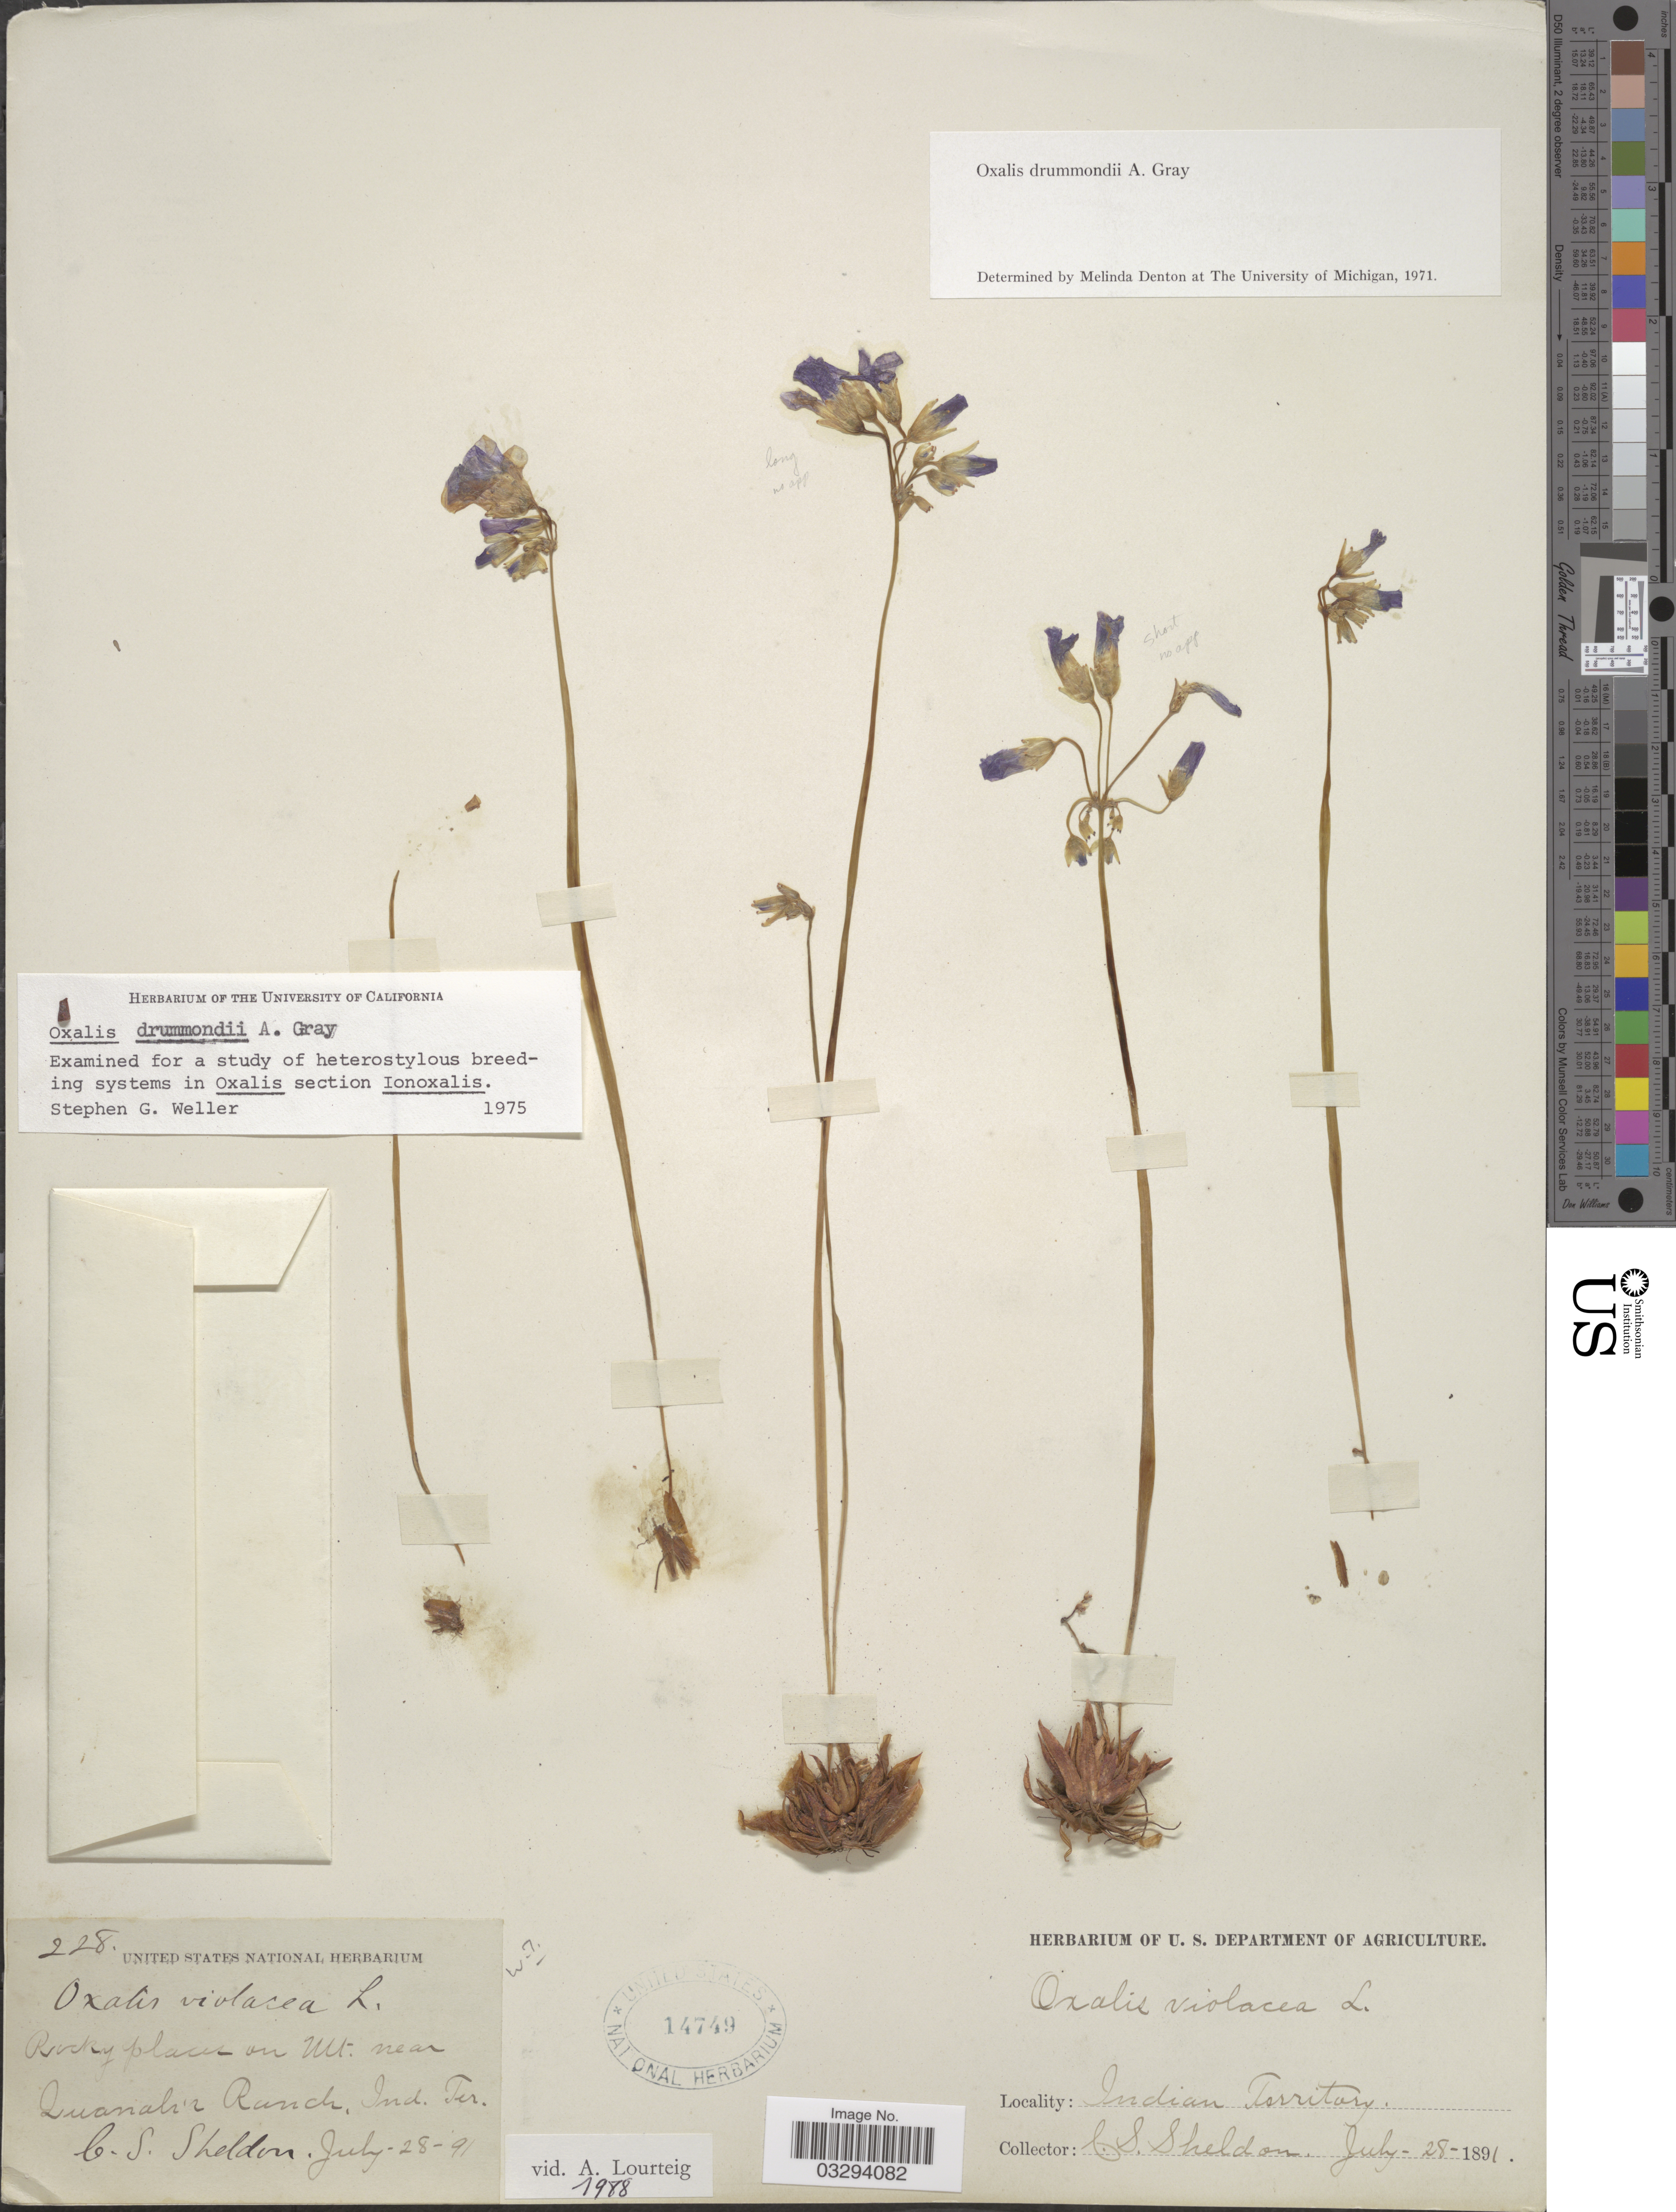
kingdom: Plantae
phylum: Tracheophyta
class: Magnoliopsida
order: Oxalidales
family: Oxalidaceae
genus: Oxalis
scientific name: Oxalis violacea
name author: L.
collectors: C. S. Sheldon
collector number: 228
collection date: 1891-07-28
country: United States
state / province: Oklahoma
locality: Rocky places on Mt. near Quanah's Ranch, Indian Territory.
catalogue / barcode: US 14749